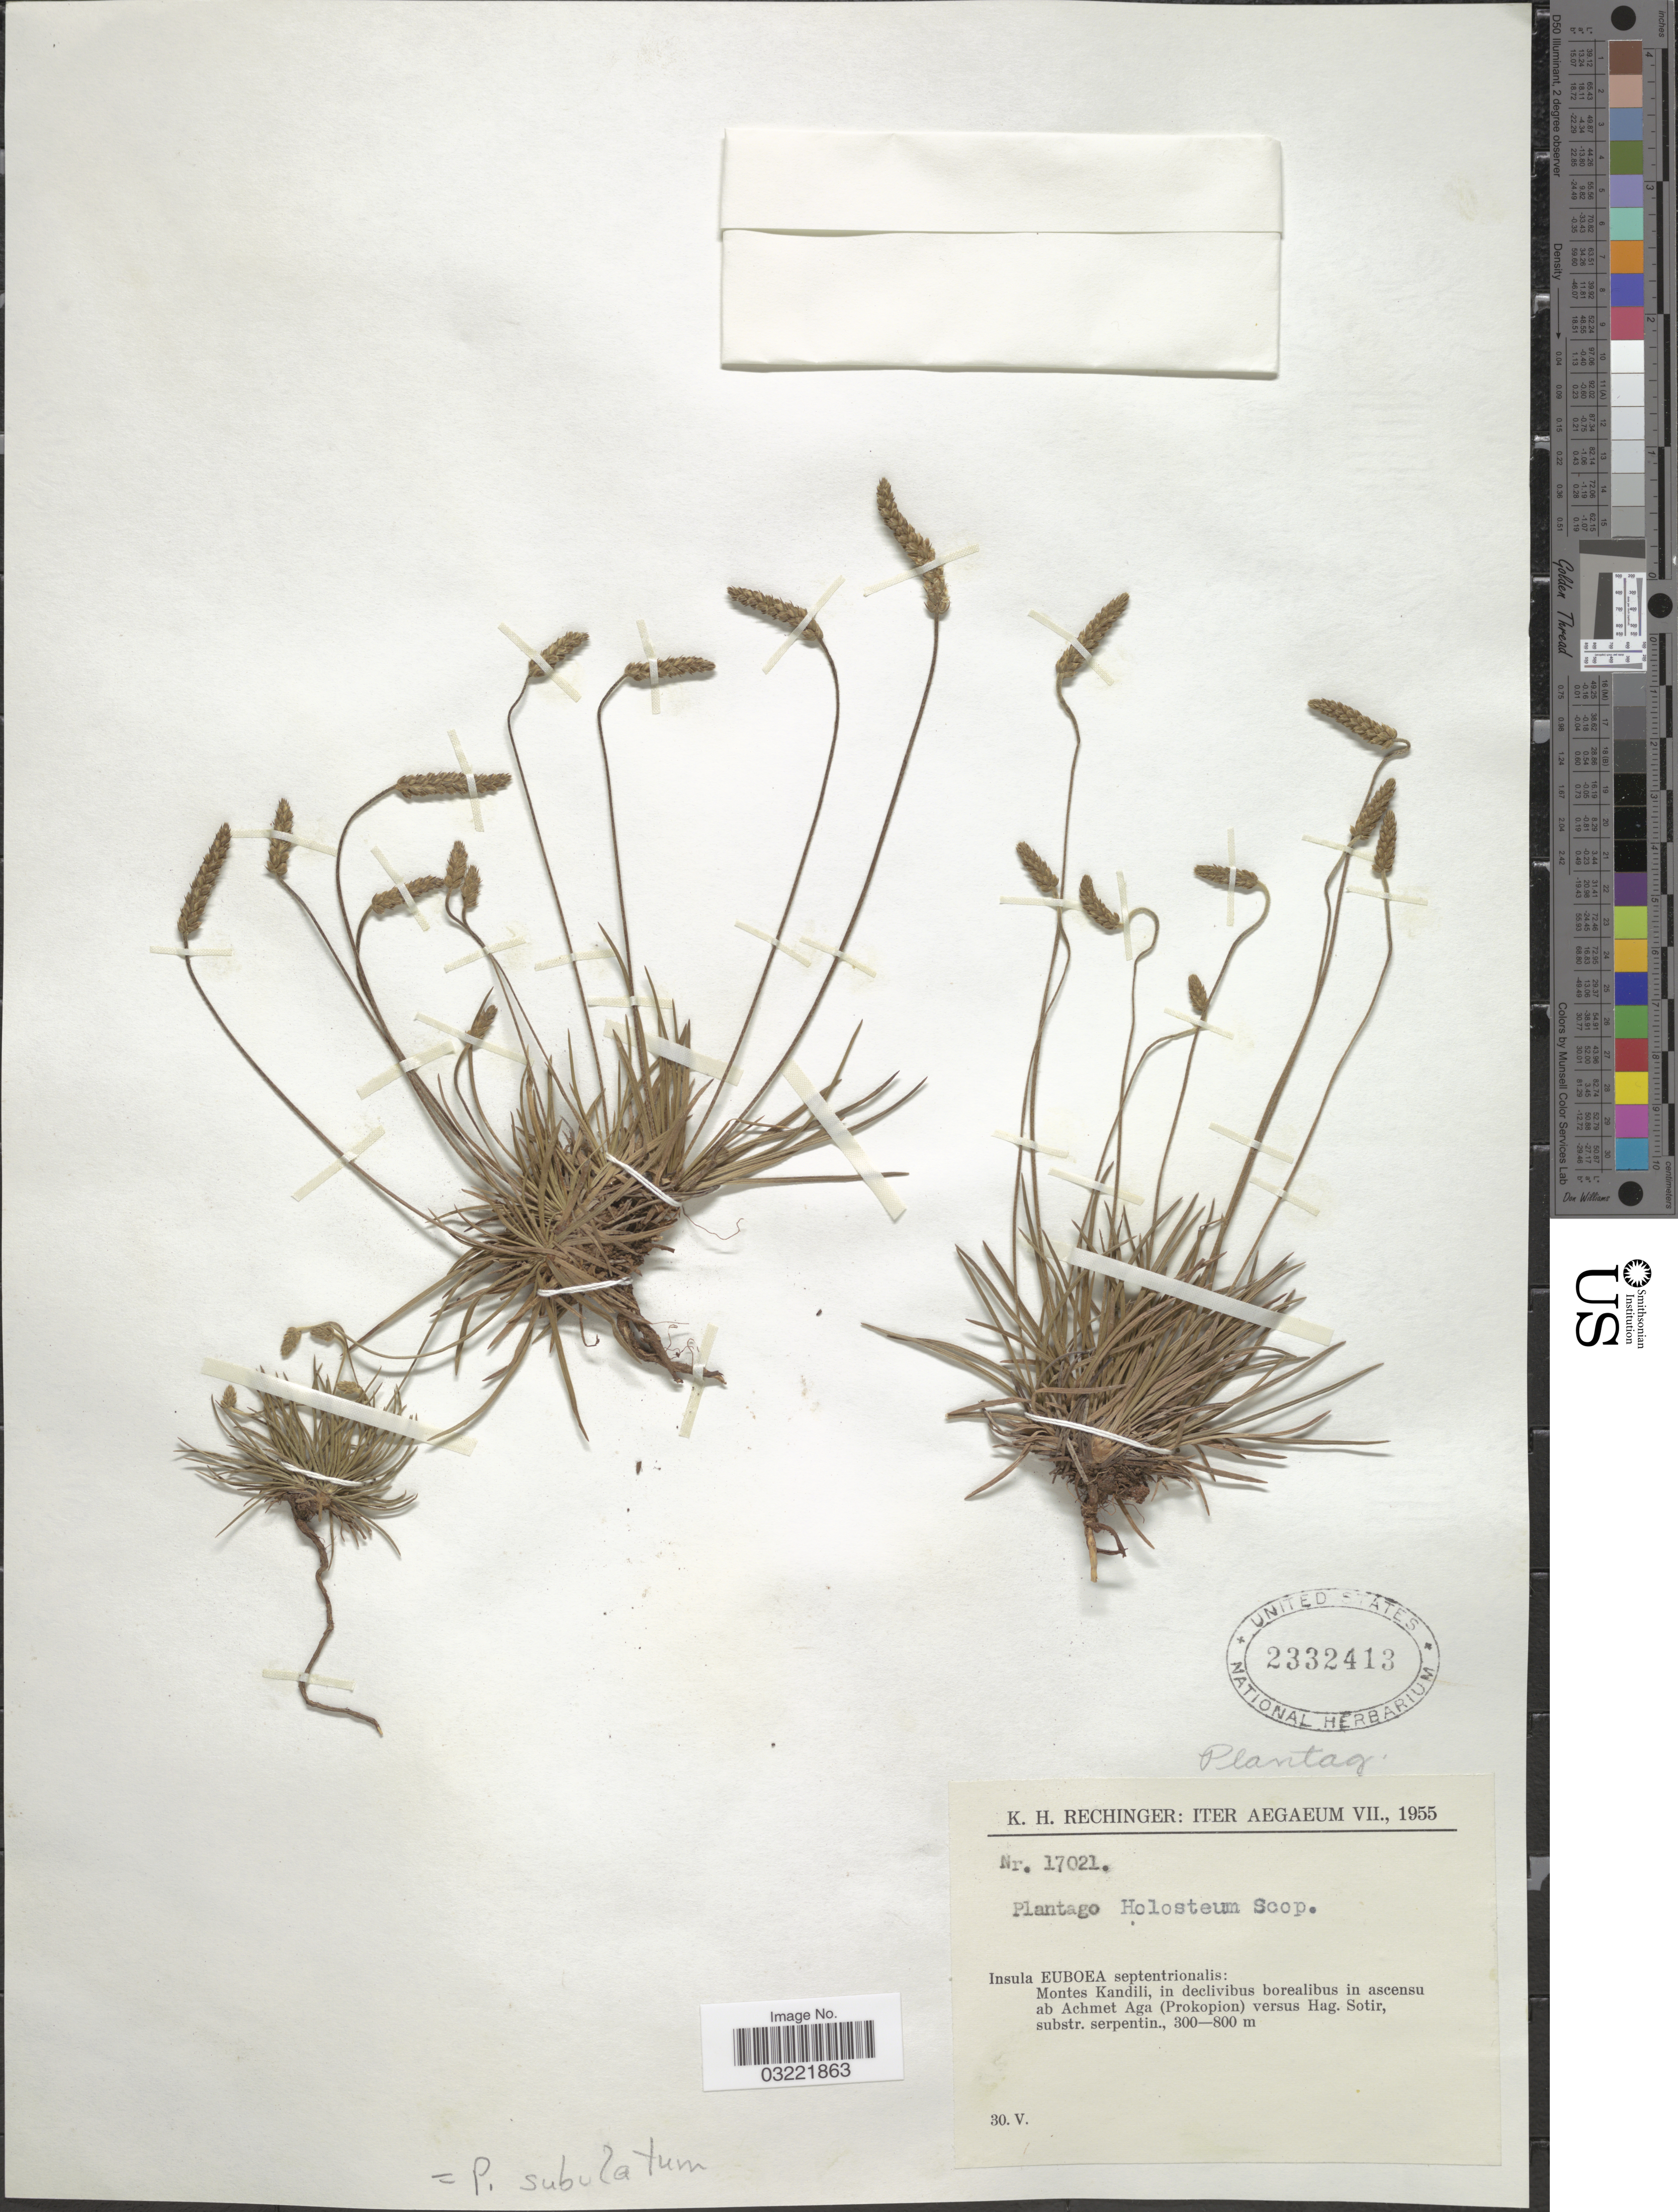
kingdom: Plantae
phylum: Tracheophyta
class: Magnoliopsida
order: Lamiales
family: Plantaginaceae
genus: Plantago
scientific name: Plantago subulata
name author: L.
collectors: K. H. Rechinger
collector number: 17021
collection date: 1955-05-30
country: Greece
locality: Aegaeum VII. Insula EUBOEA septentrionalis: Montes Kandili, in declivibus borealibus in ascensu ab Achmet Aga (Prokopion) versus Hag. Sotir, substr. serpentin.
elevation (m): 300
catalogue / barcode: US 2332413